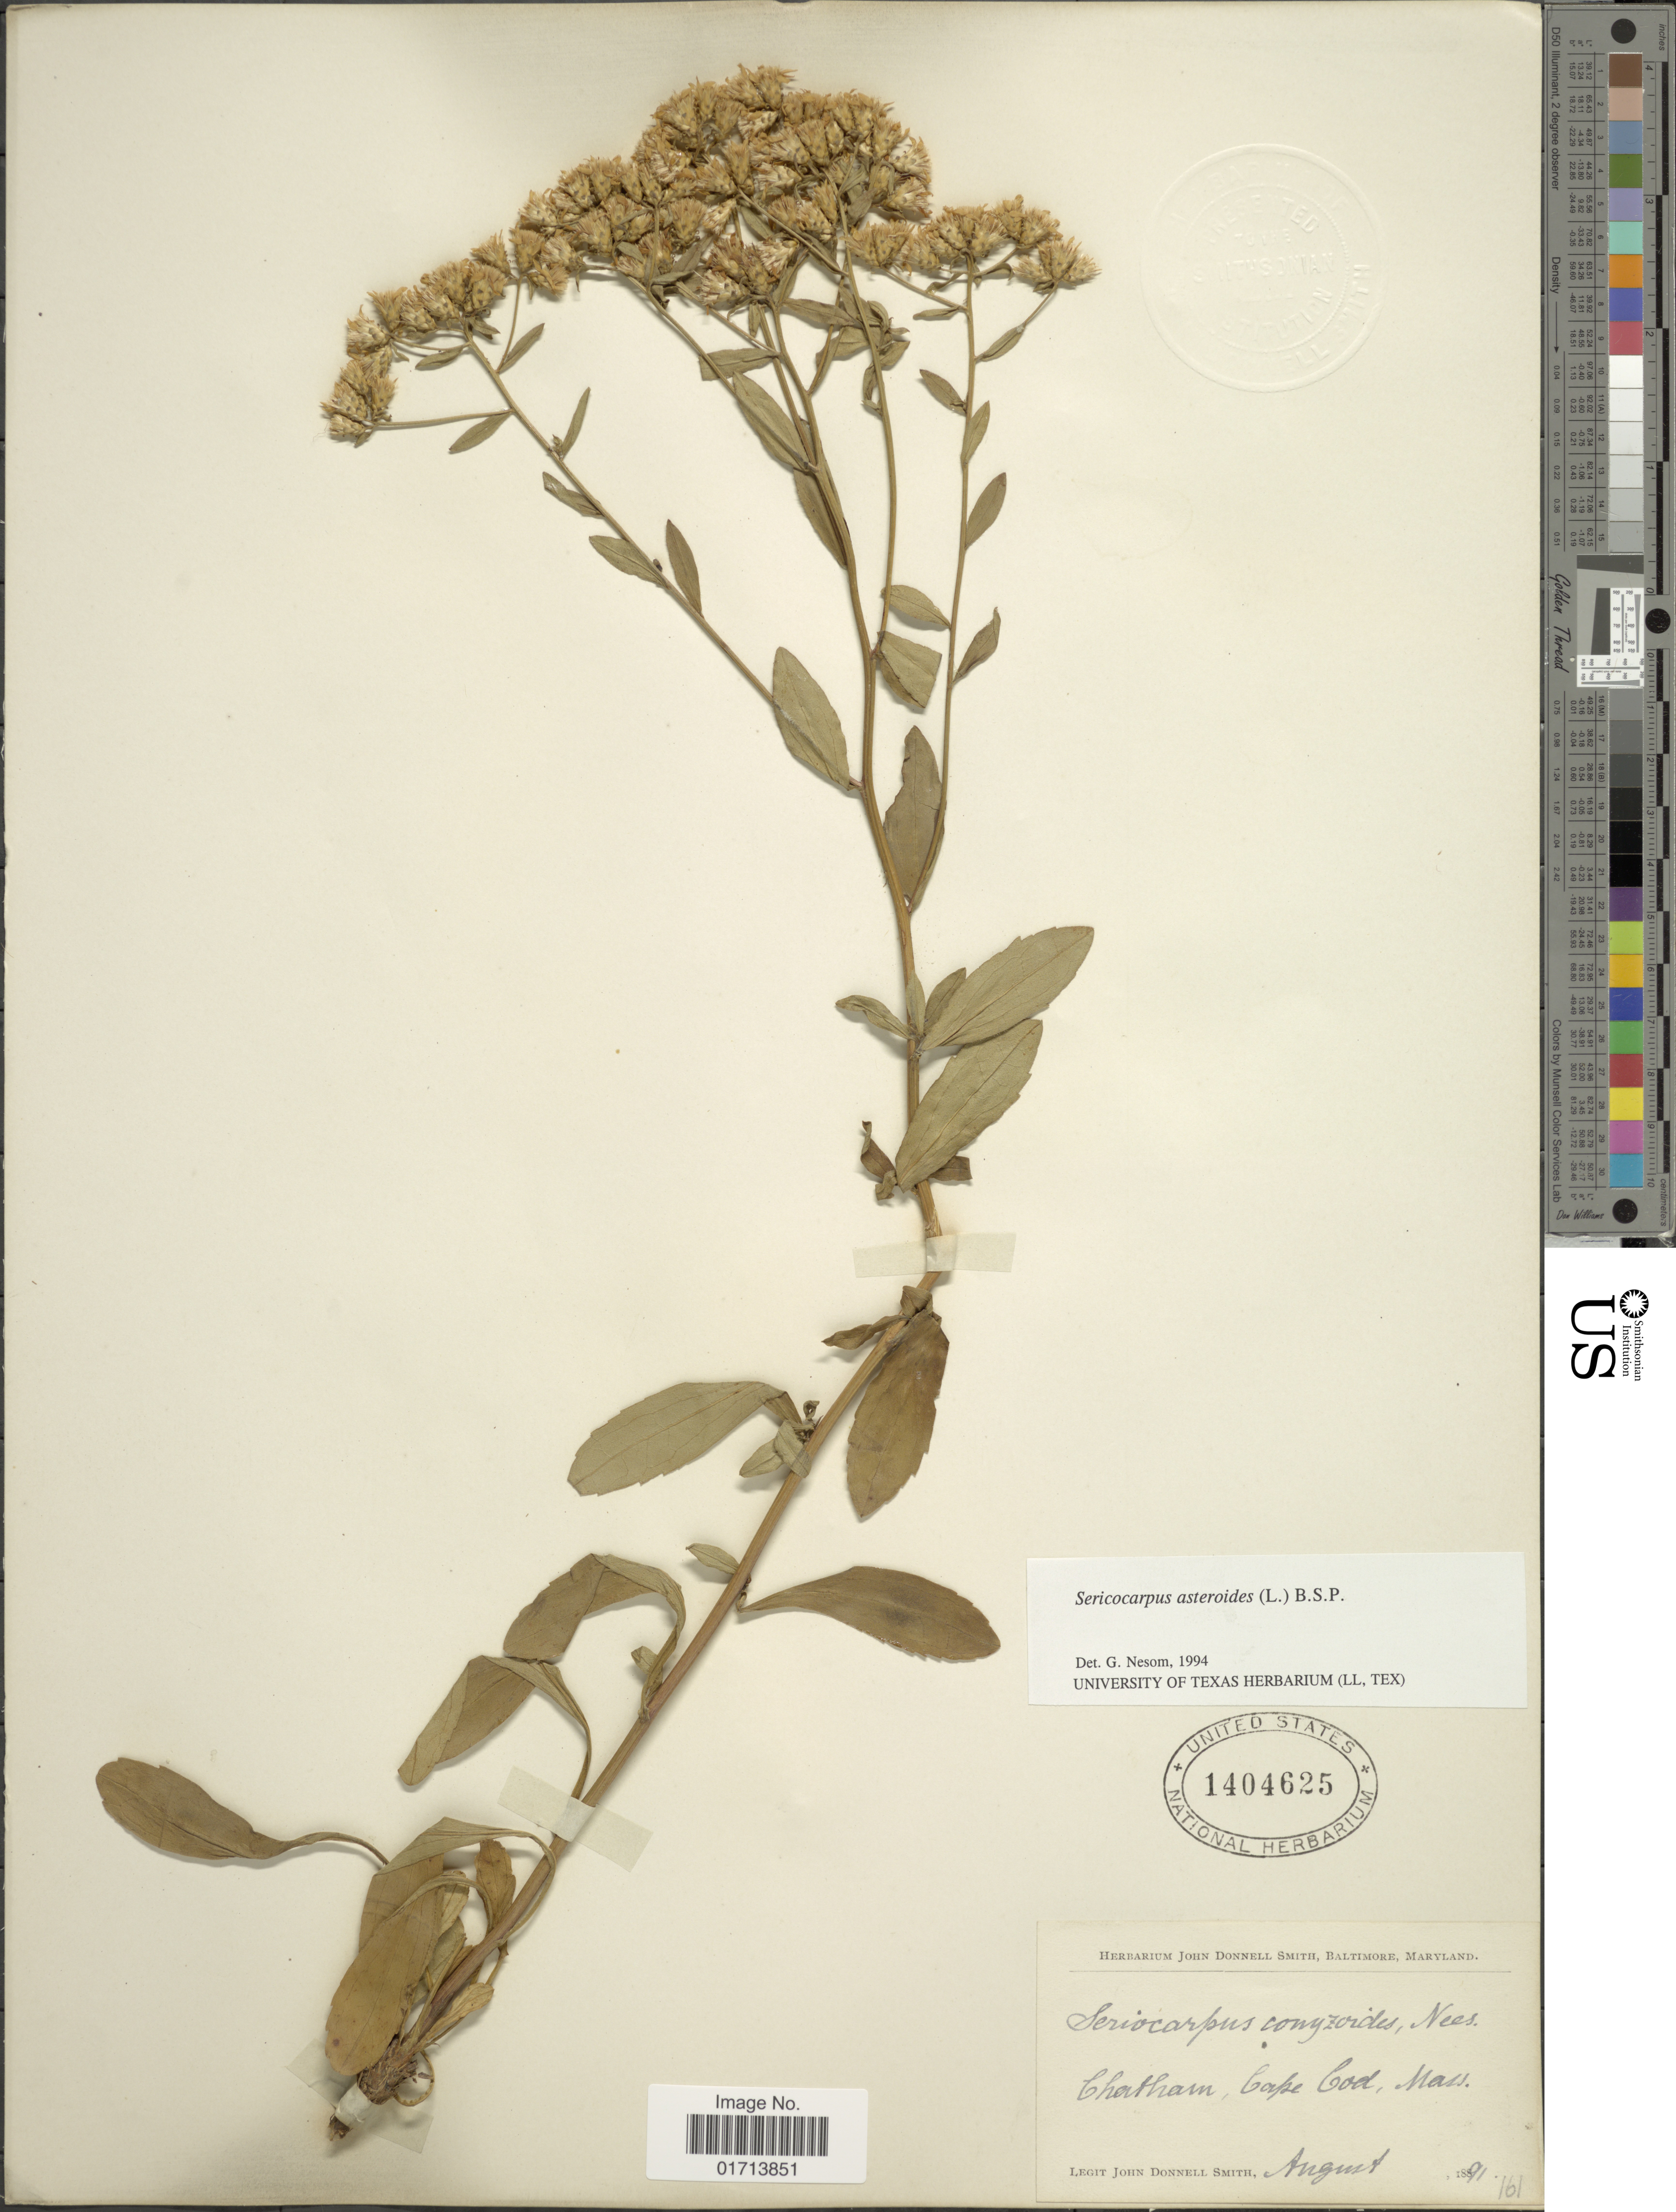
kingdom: Plantae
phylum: Tracheophyta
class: Magnoliopsida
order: Asterales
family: Asteraceae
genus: Sericocarpus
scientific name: Sericocarpus asteroides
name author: (L.) Britton, Stearns & Poggenb.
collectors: J. Donnell Smith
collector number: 161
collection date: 1891-08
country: United States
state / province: Massachusetts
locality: Chatham, Cape Cod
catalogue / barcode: US 1404625